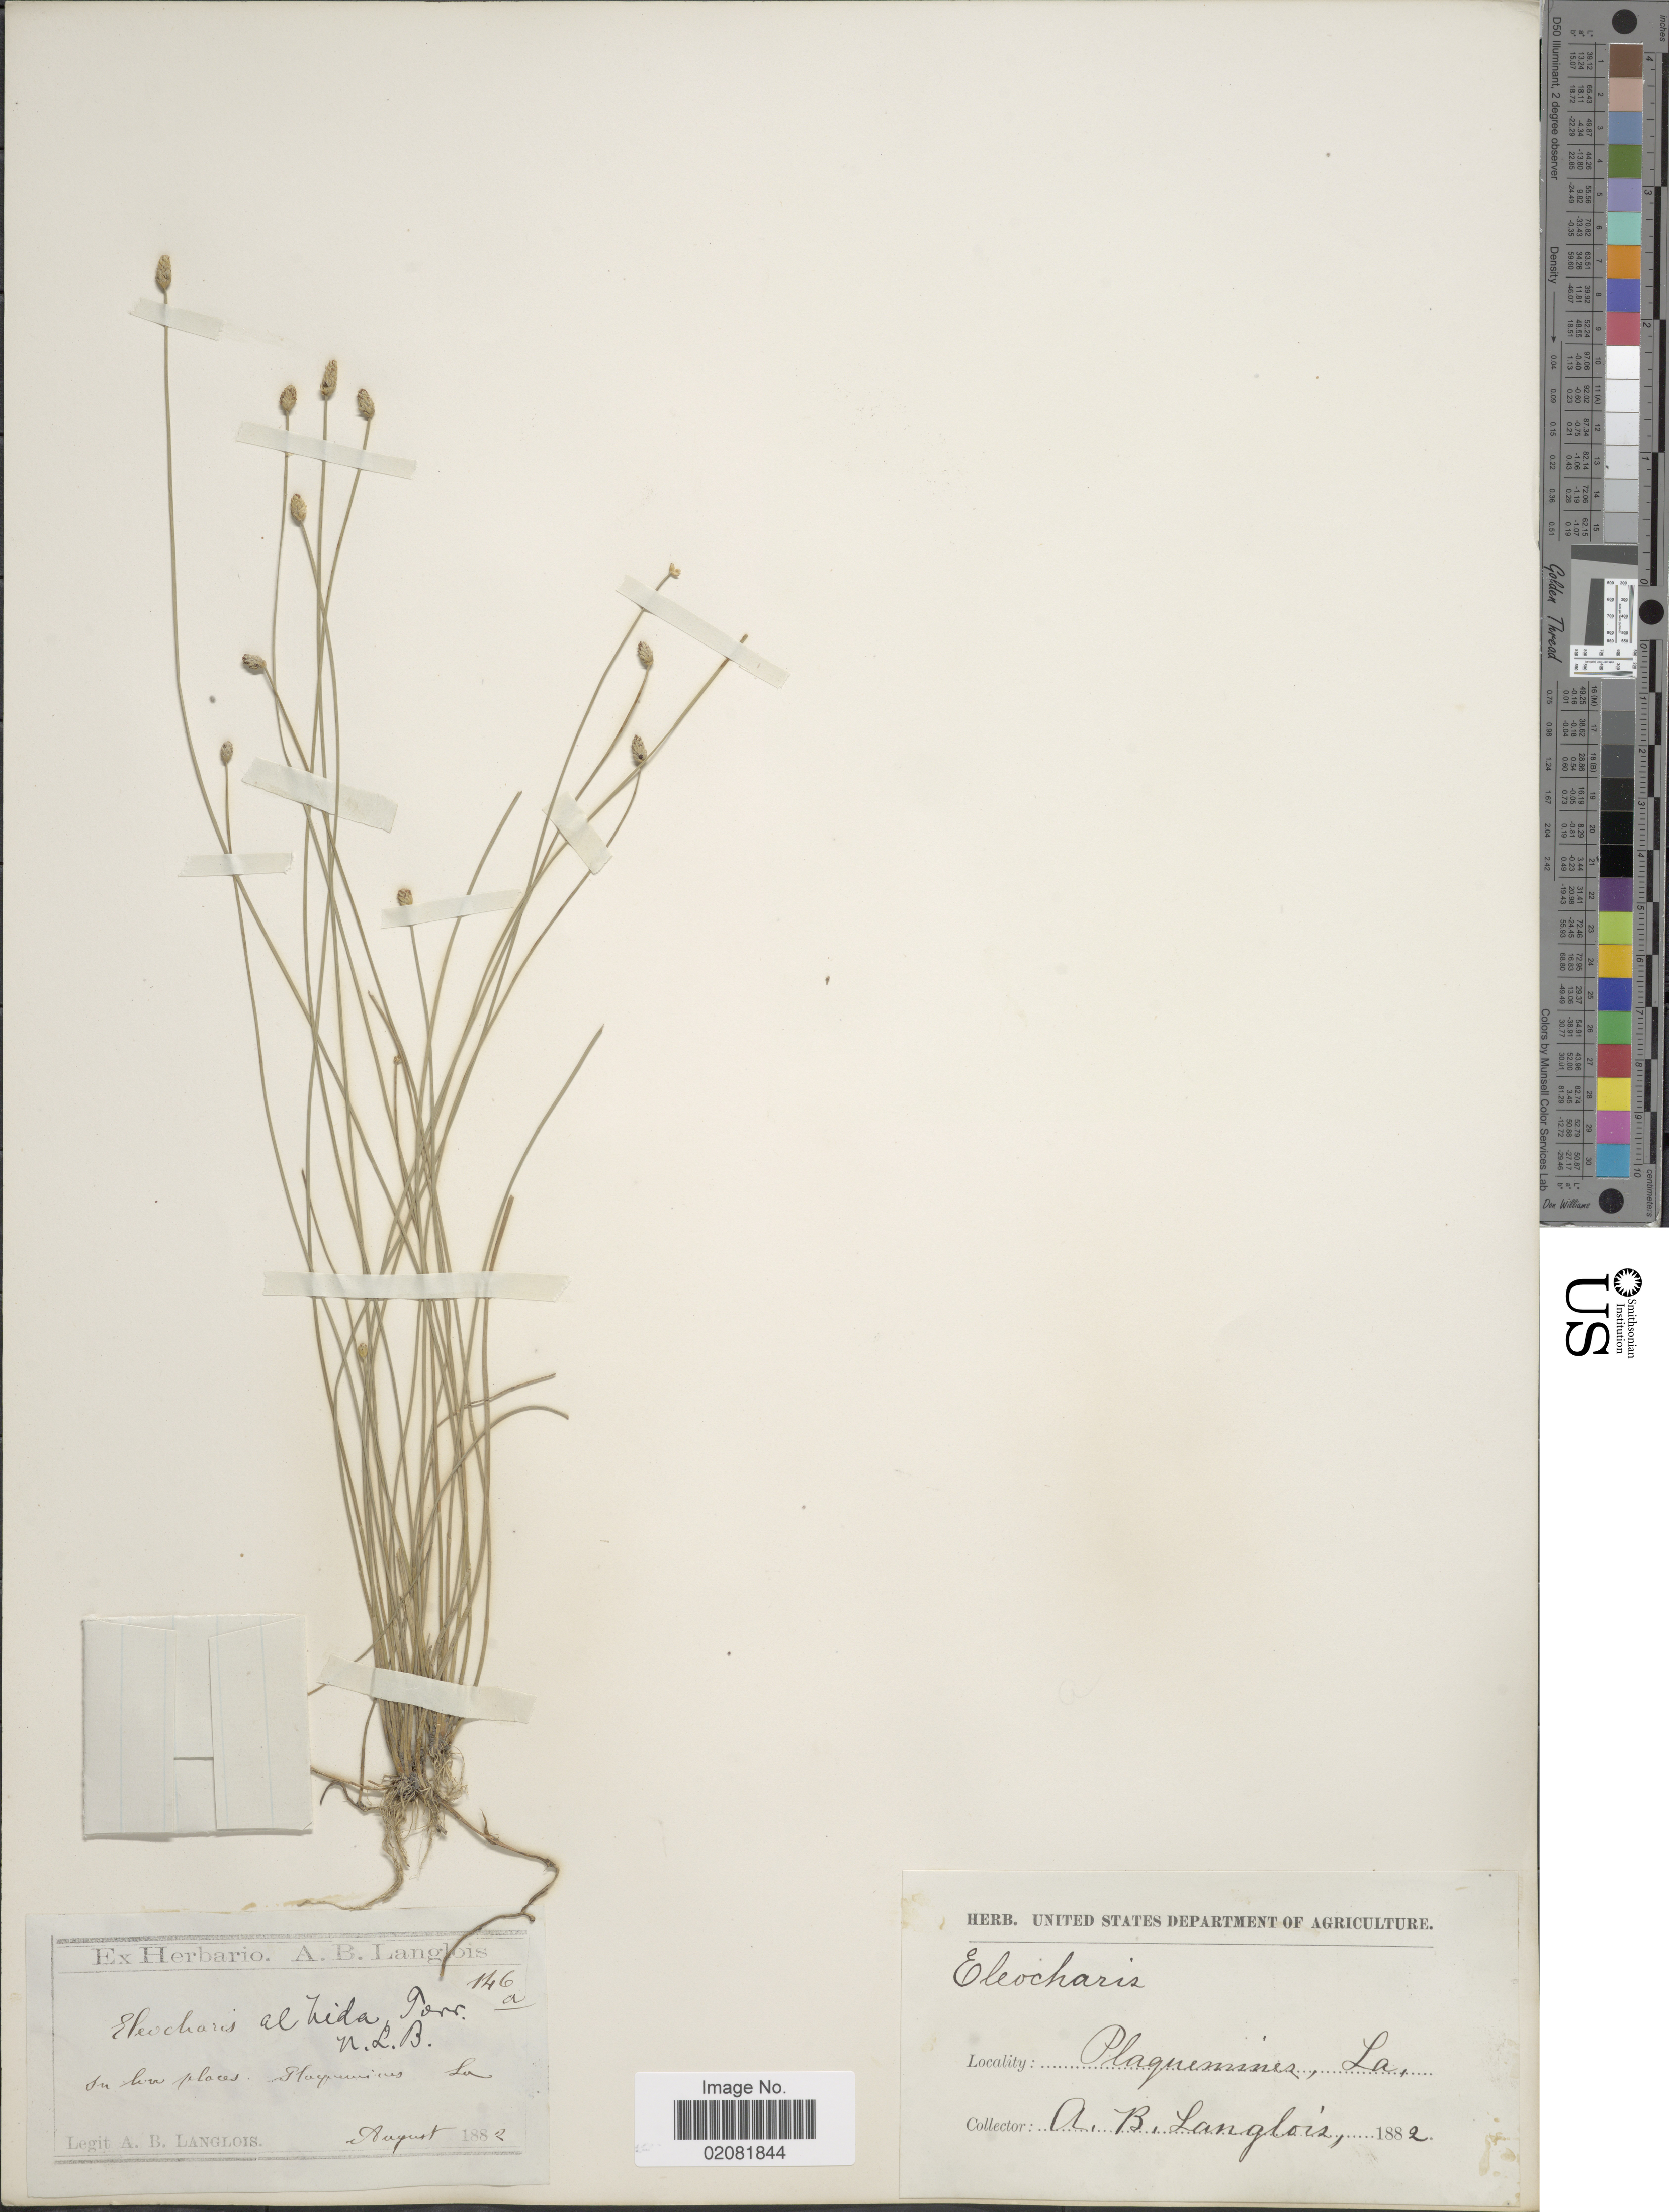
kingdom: Plantae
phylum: Tracheophyta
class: Liliopsida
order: Poales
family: Cyperaceae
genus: Eleocharis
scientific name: Eleocharis albida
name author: Torr.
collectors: A. Langlois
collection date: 1882-08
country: United States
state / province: Louisiana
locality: Plaquemines